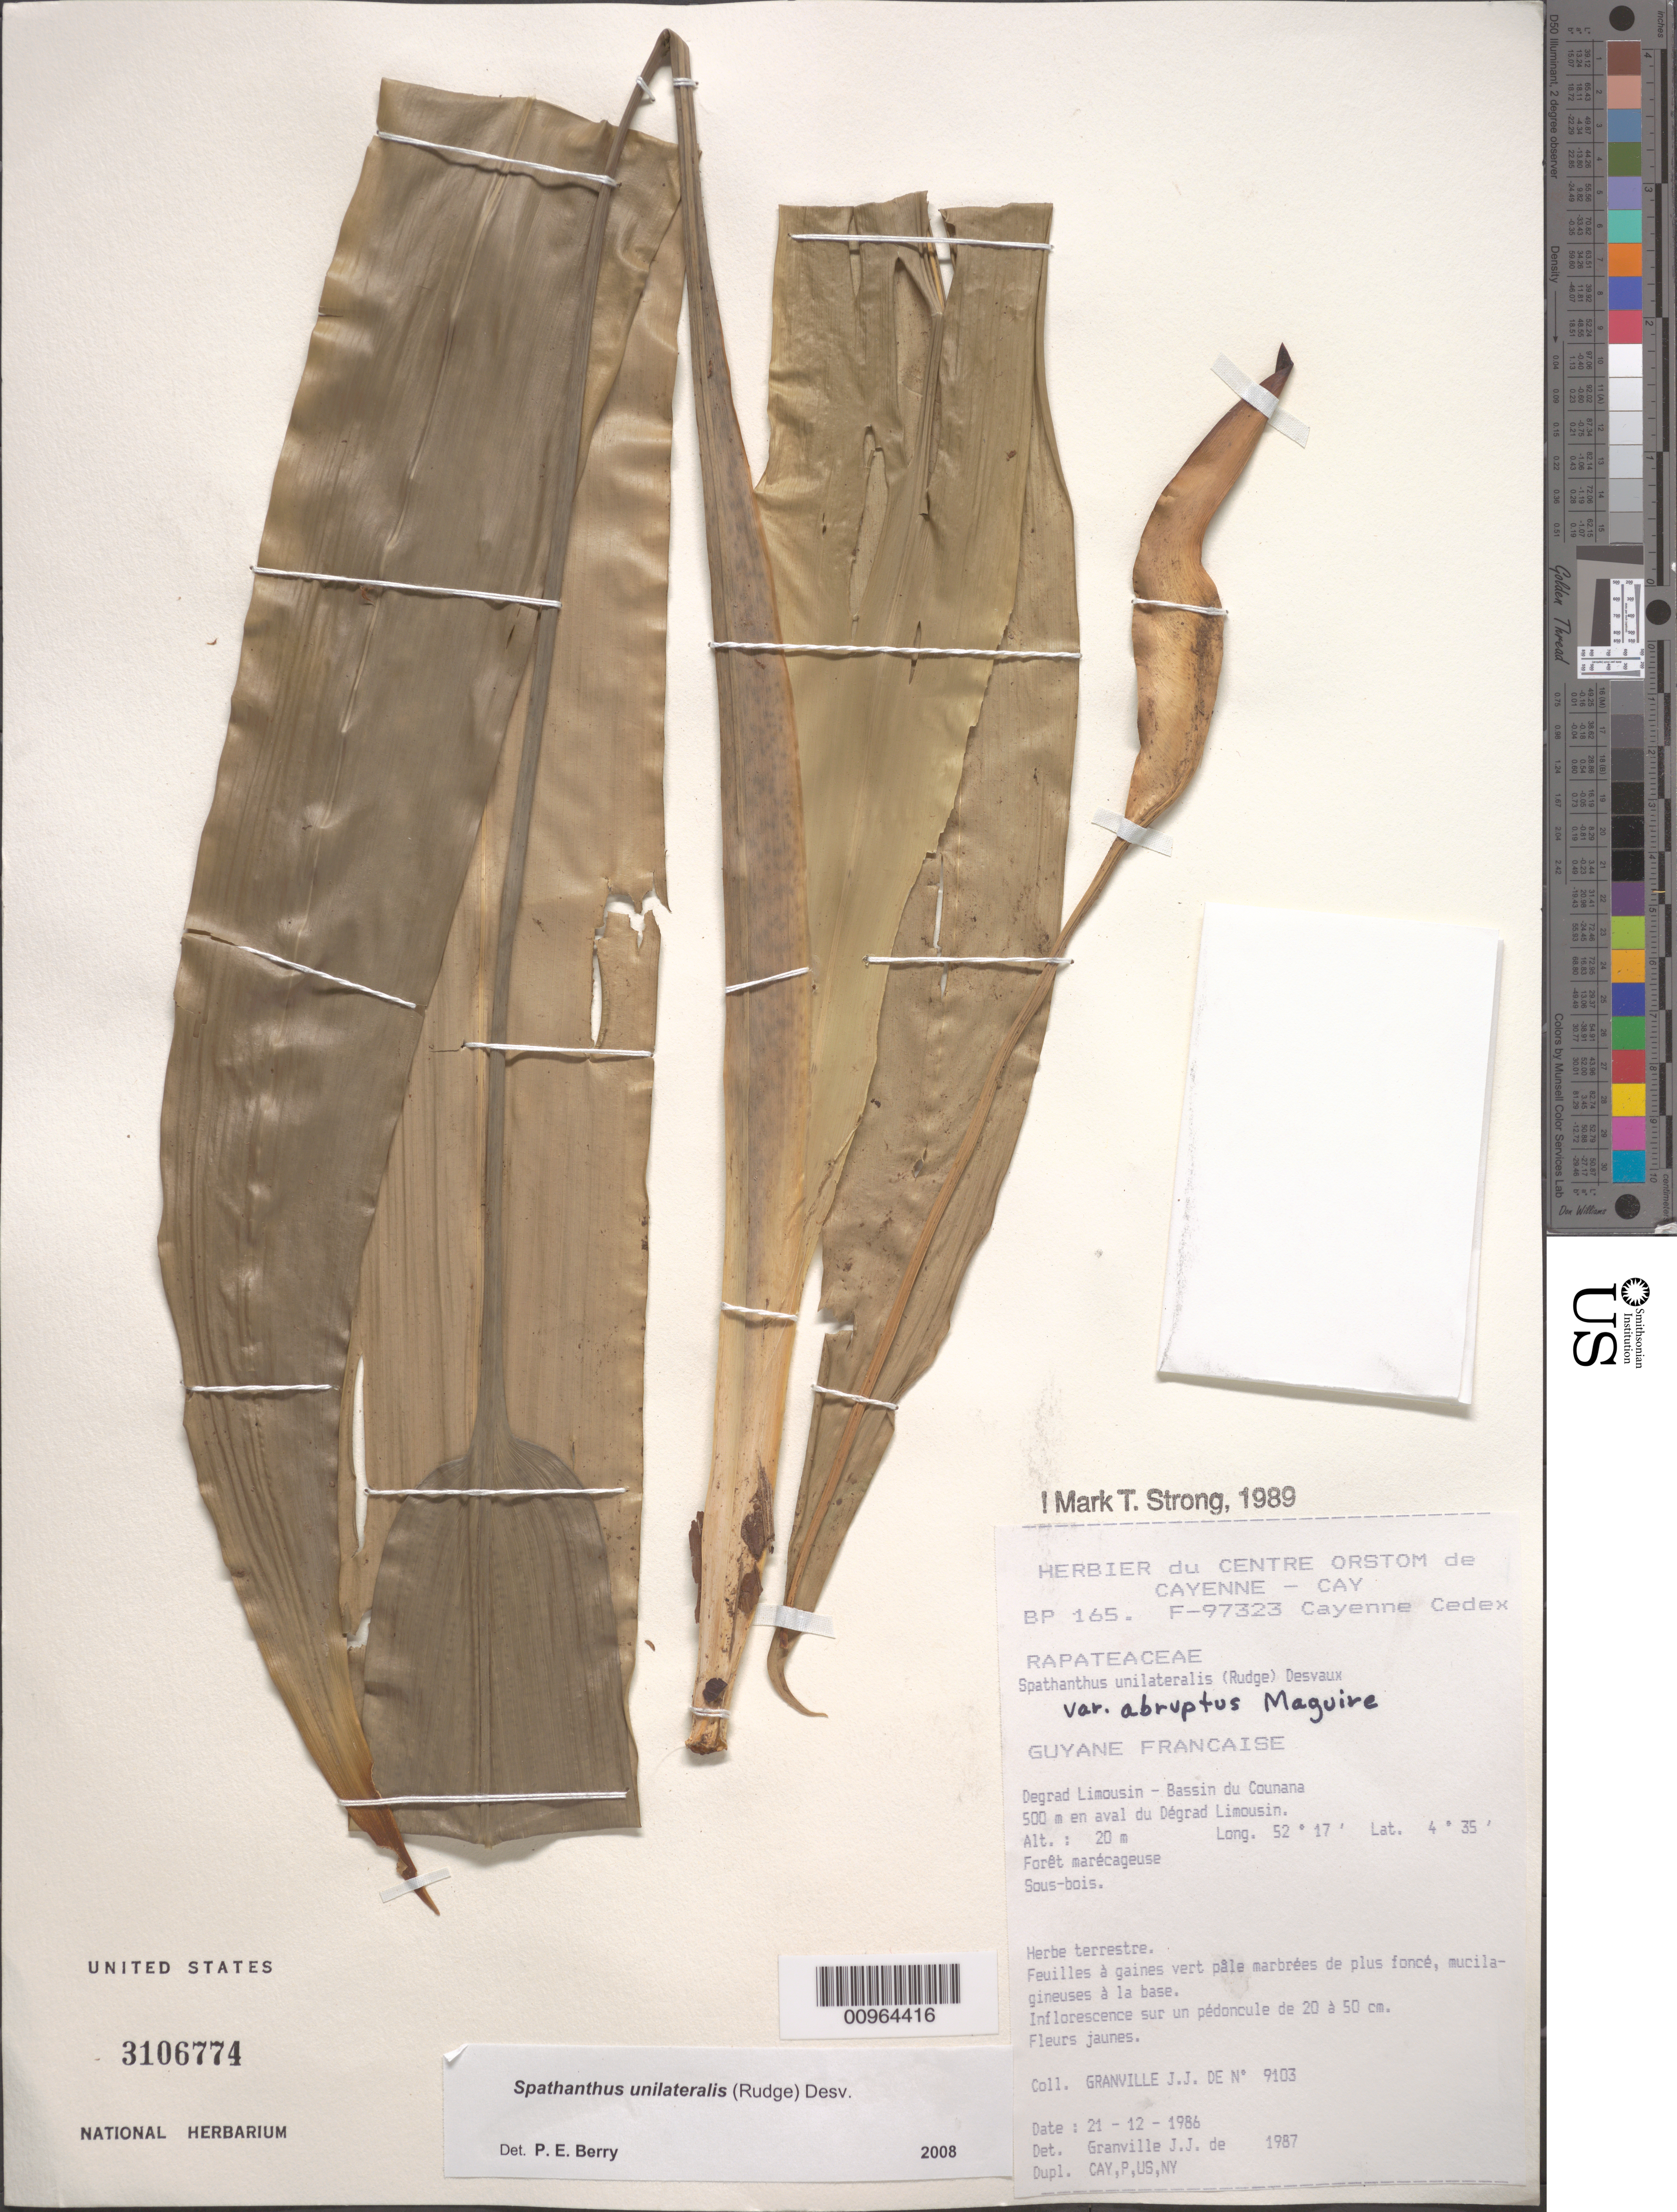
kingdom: Plantae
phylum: Tracheophyta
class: Liliopsida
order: Poales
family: Rapateaceae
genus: Spathanthus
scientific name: Spathanthus unilateralis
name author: (Rudge) Desv.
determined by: Berry, P. E., (WIS), University of Wisconsin - Madison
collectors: J.-J. de Granville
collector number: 9103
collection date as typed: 21-Dec-86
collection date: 1986-12-21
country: French Guiana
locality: Dégrad Limousin, Bassin du Counana, 500 m en aval du Dégrad Limosin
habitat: Foret marecageuse, sous-bois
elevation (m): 20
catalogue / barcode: US 3106774